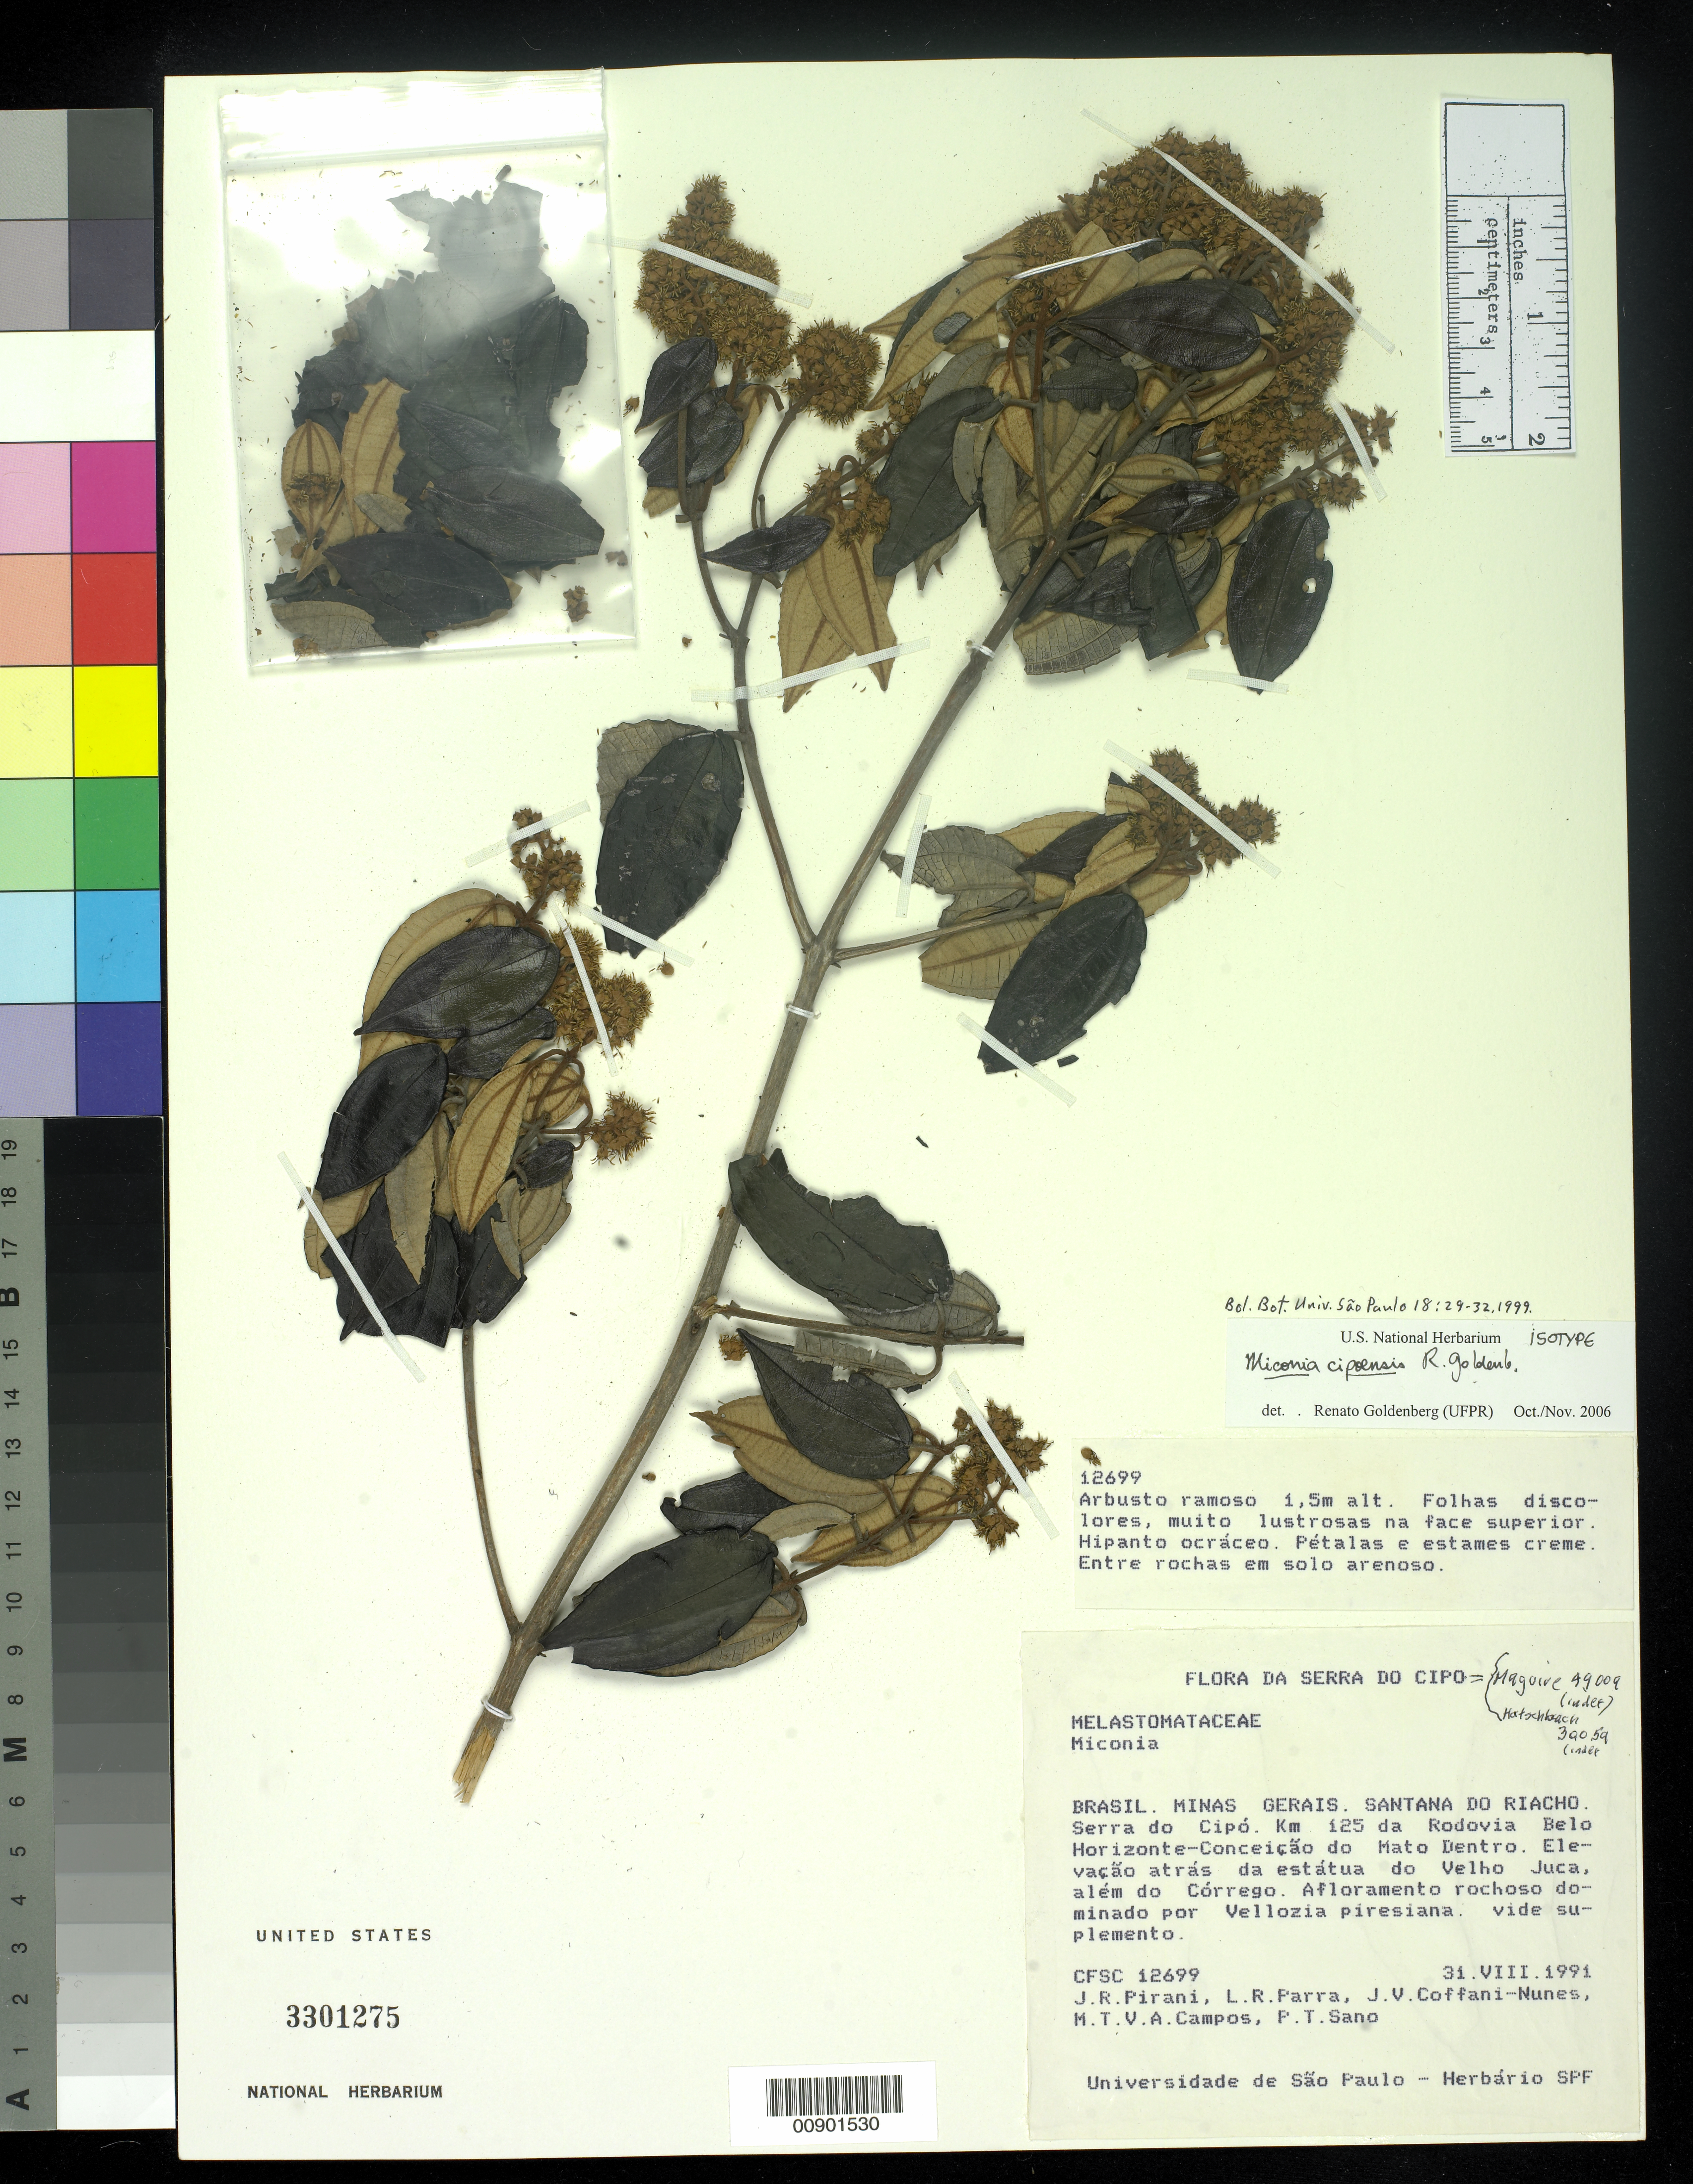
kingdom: Plantae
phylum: Tracheophyta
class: Magnoliopsida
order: Myrtales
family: Melastomataceae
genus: Miconia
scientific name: Miconia cipoensis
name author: R. Goldenb.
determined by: Goldenberg, R.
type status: Isotype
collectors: J. R. Pirani, L. Parra, J. Coffani-Nunes, M. T. Campos & P. T. Sano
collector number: CFSC 12699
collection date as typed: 31 Aug 1991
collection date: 1991-08-31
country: Brazil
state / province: Minas Gerais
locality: Minas Gerais. Santana do Riacho. Serra do Cipó. Km 125 da Rodovia Belo Horizonte-Conceição do Mato Dentro. Elevação atrás da estátua do Velho Juca, além do Córrego.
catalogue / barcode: US 3301275